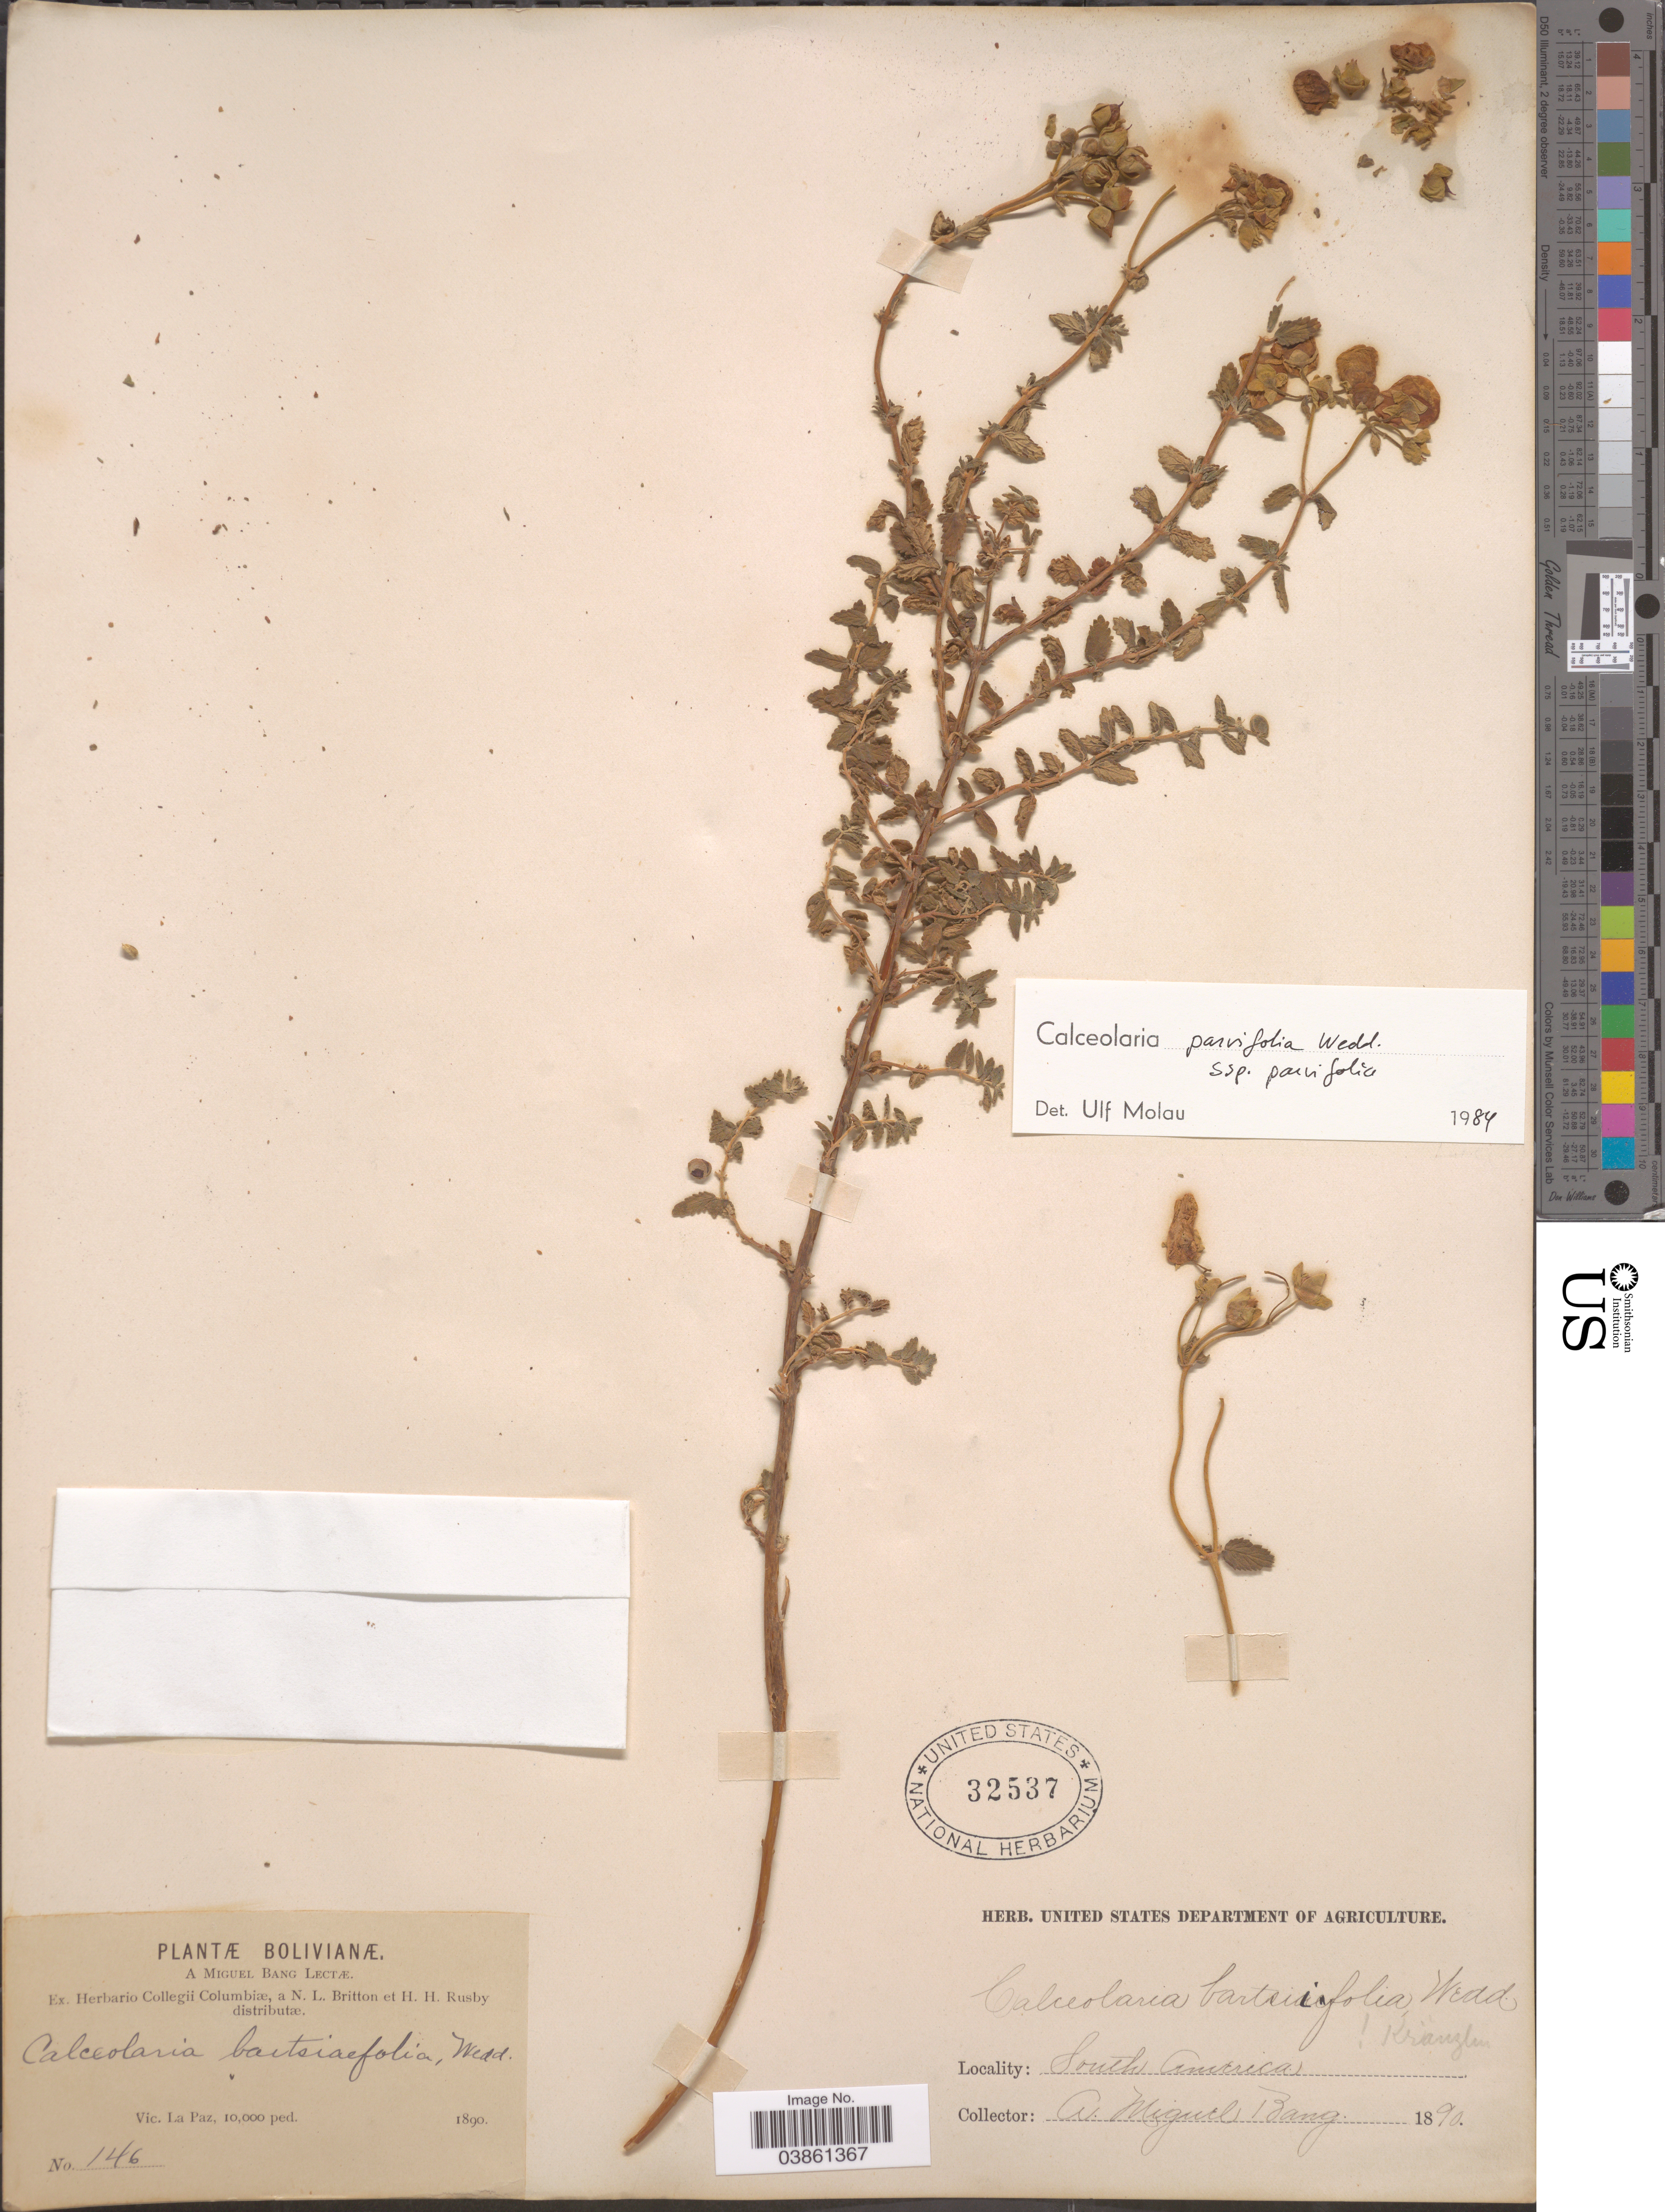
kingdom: Plantae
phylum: Tracheophyta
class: Magnoliopsida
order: Lamiales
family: Calceolariaceae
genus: Calceolaria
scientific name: Calceolaria parvifolia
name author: Wedd.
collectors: M. Bang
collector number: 146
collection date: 1890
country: Bolivia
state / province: La Paz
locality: Vic. La Paz.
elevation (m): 3048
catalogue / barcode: US 32537